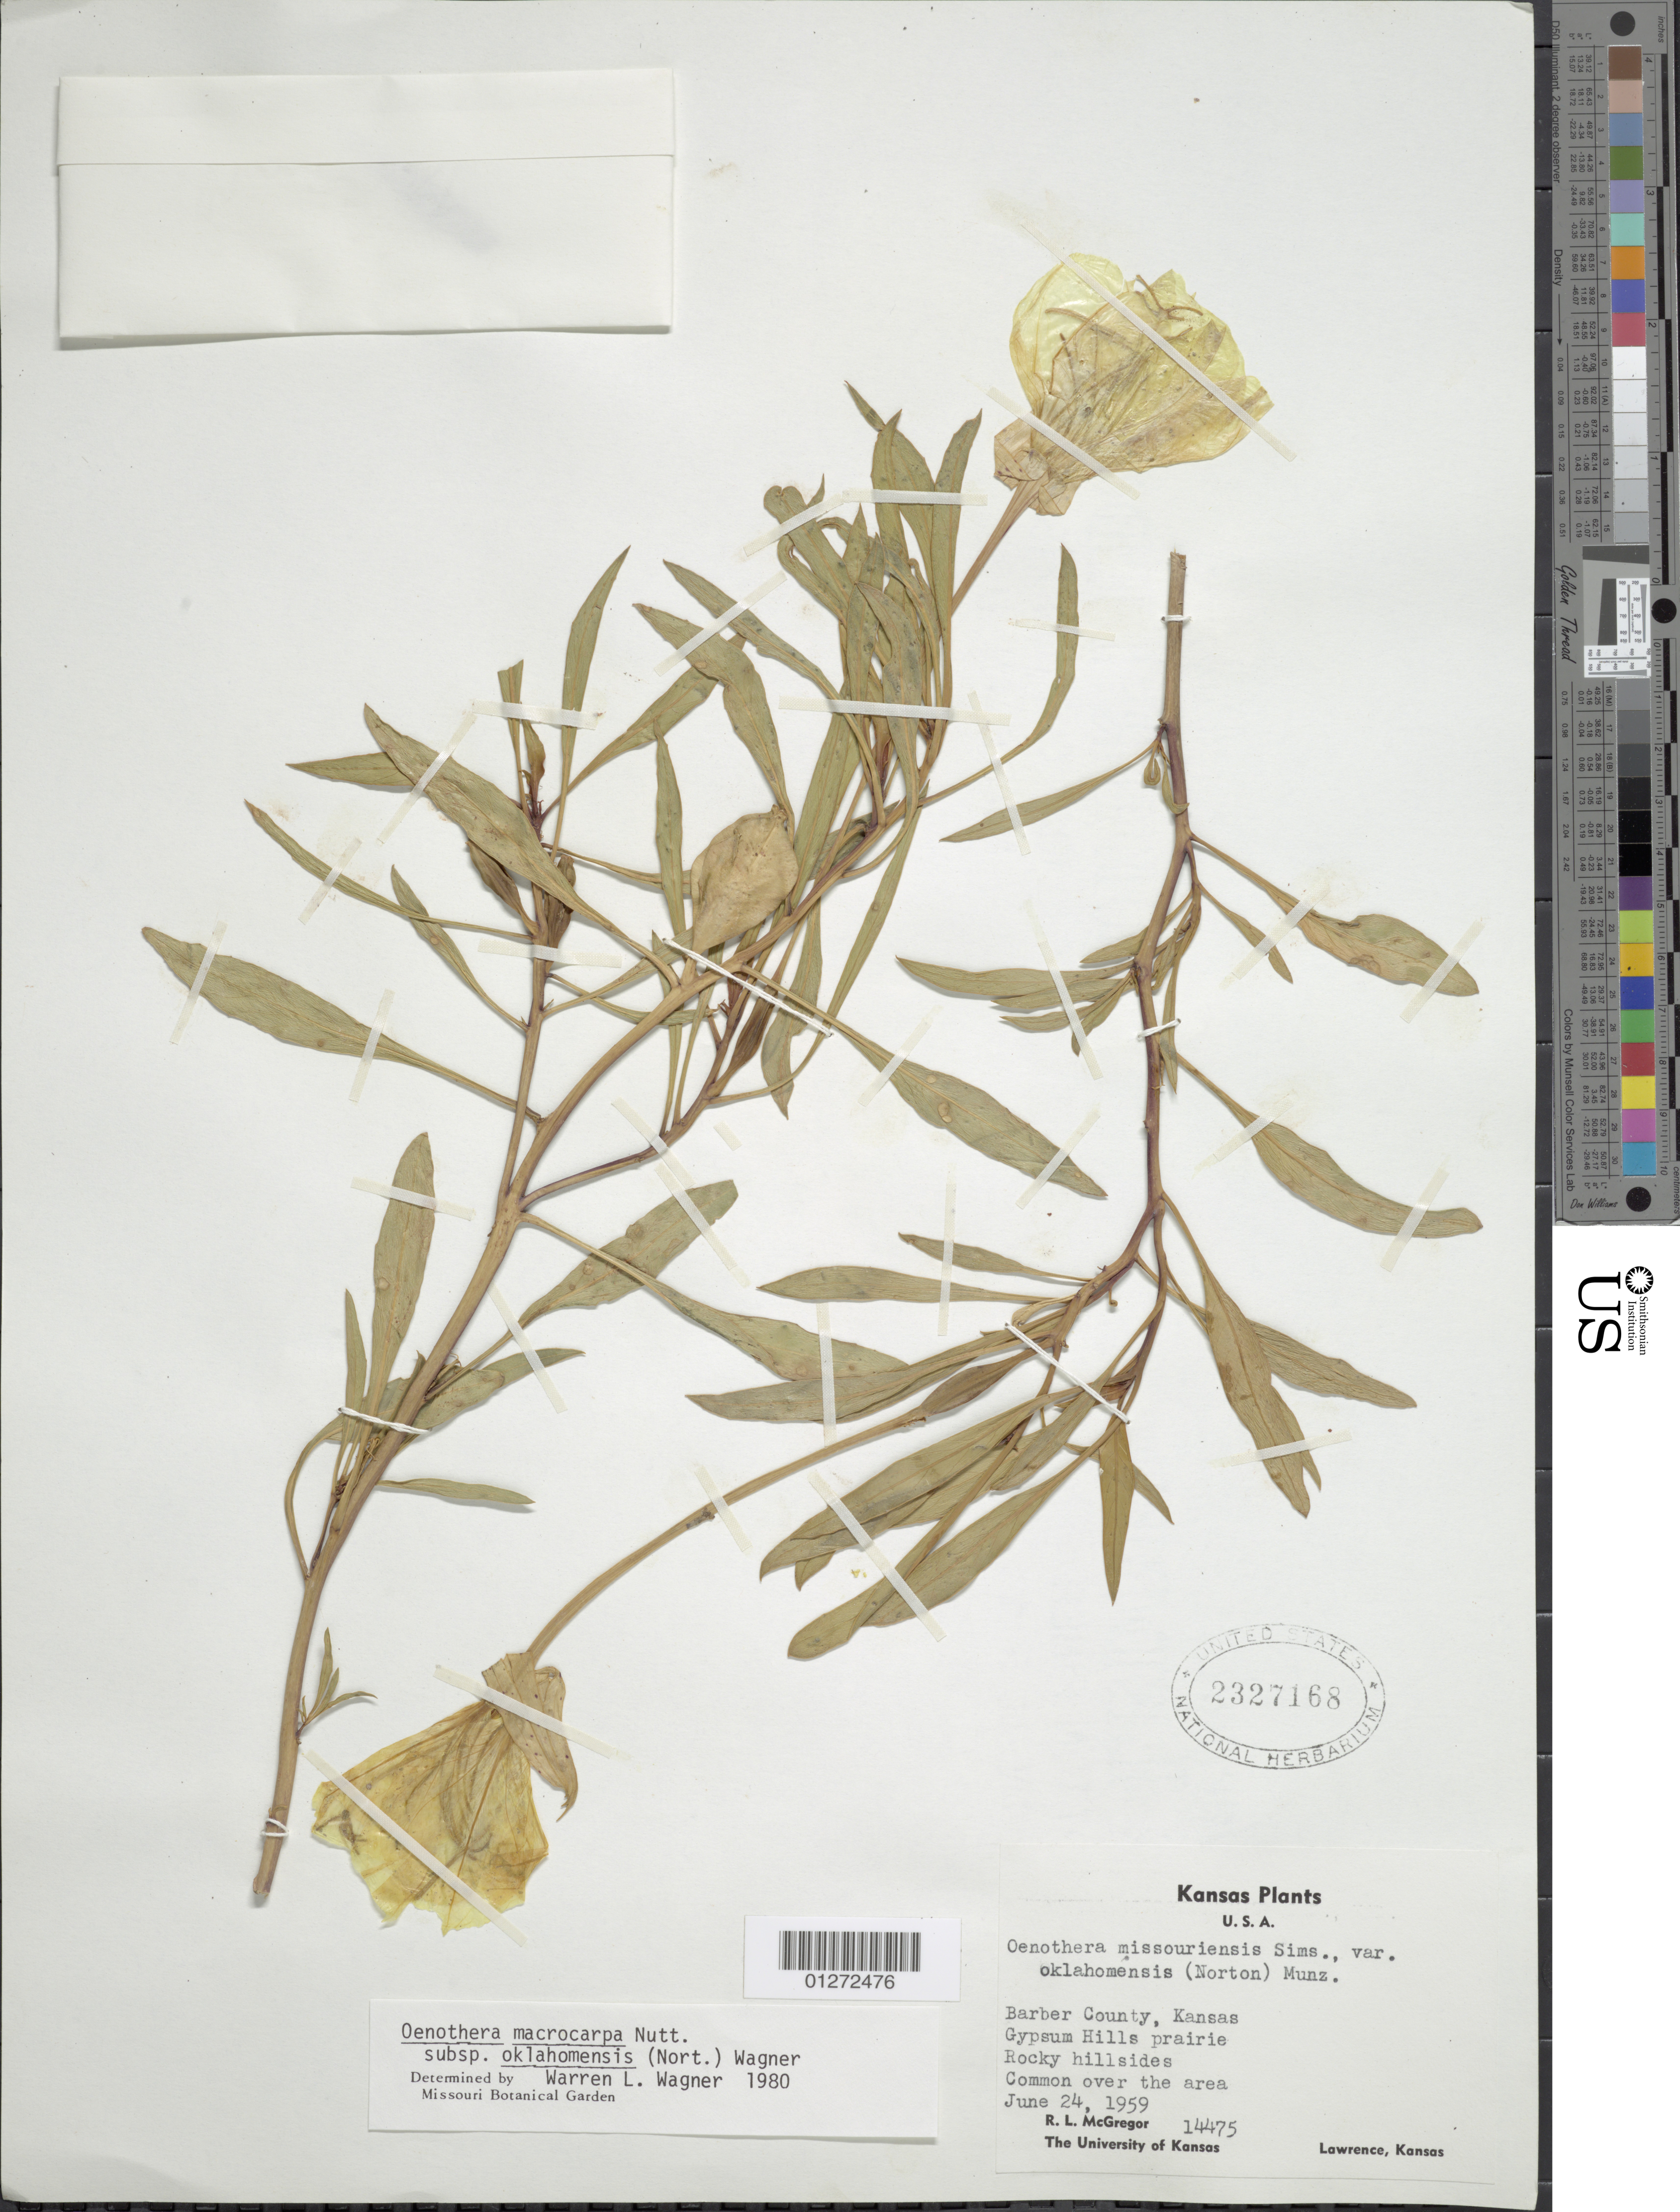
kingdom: Plantae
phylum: Tracheophyta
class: Magnoliopsida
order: Myrtales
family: Onagraceae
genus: Oenothera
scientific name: Oenothera macrocarpa subsp. oklahomensis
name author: (Norton) W.L. Wagner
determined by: Wagner, W. L., (BOT), Smithsonian Institution - National Museum of Natural History (UNITED STATES)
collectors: R. McGregor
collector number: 14475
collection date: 1959-06-24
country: United States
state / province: Kansas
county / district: Barber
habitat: Gypsum Hills prairie, rocky hillsides.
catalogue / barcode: US 2327168